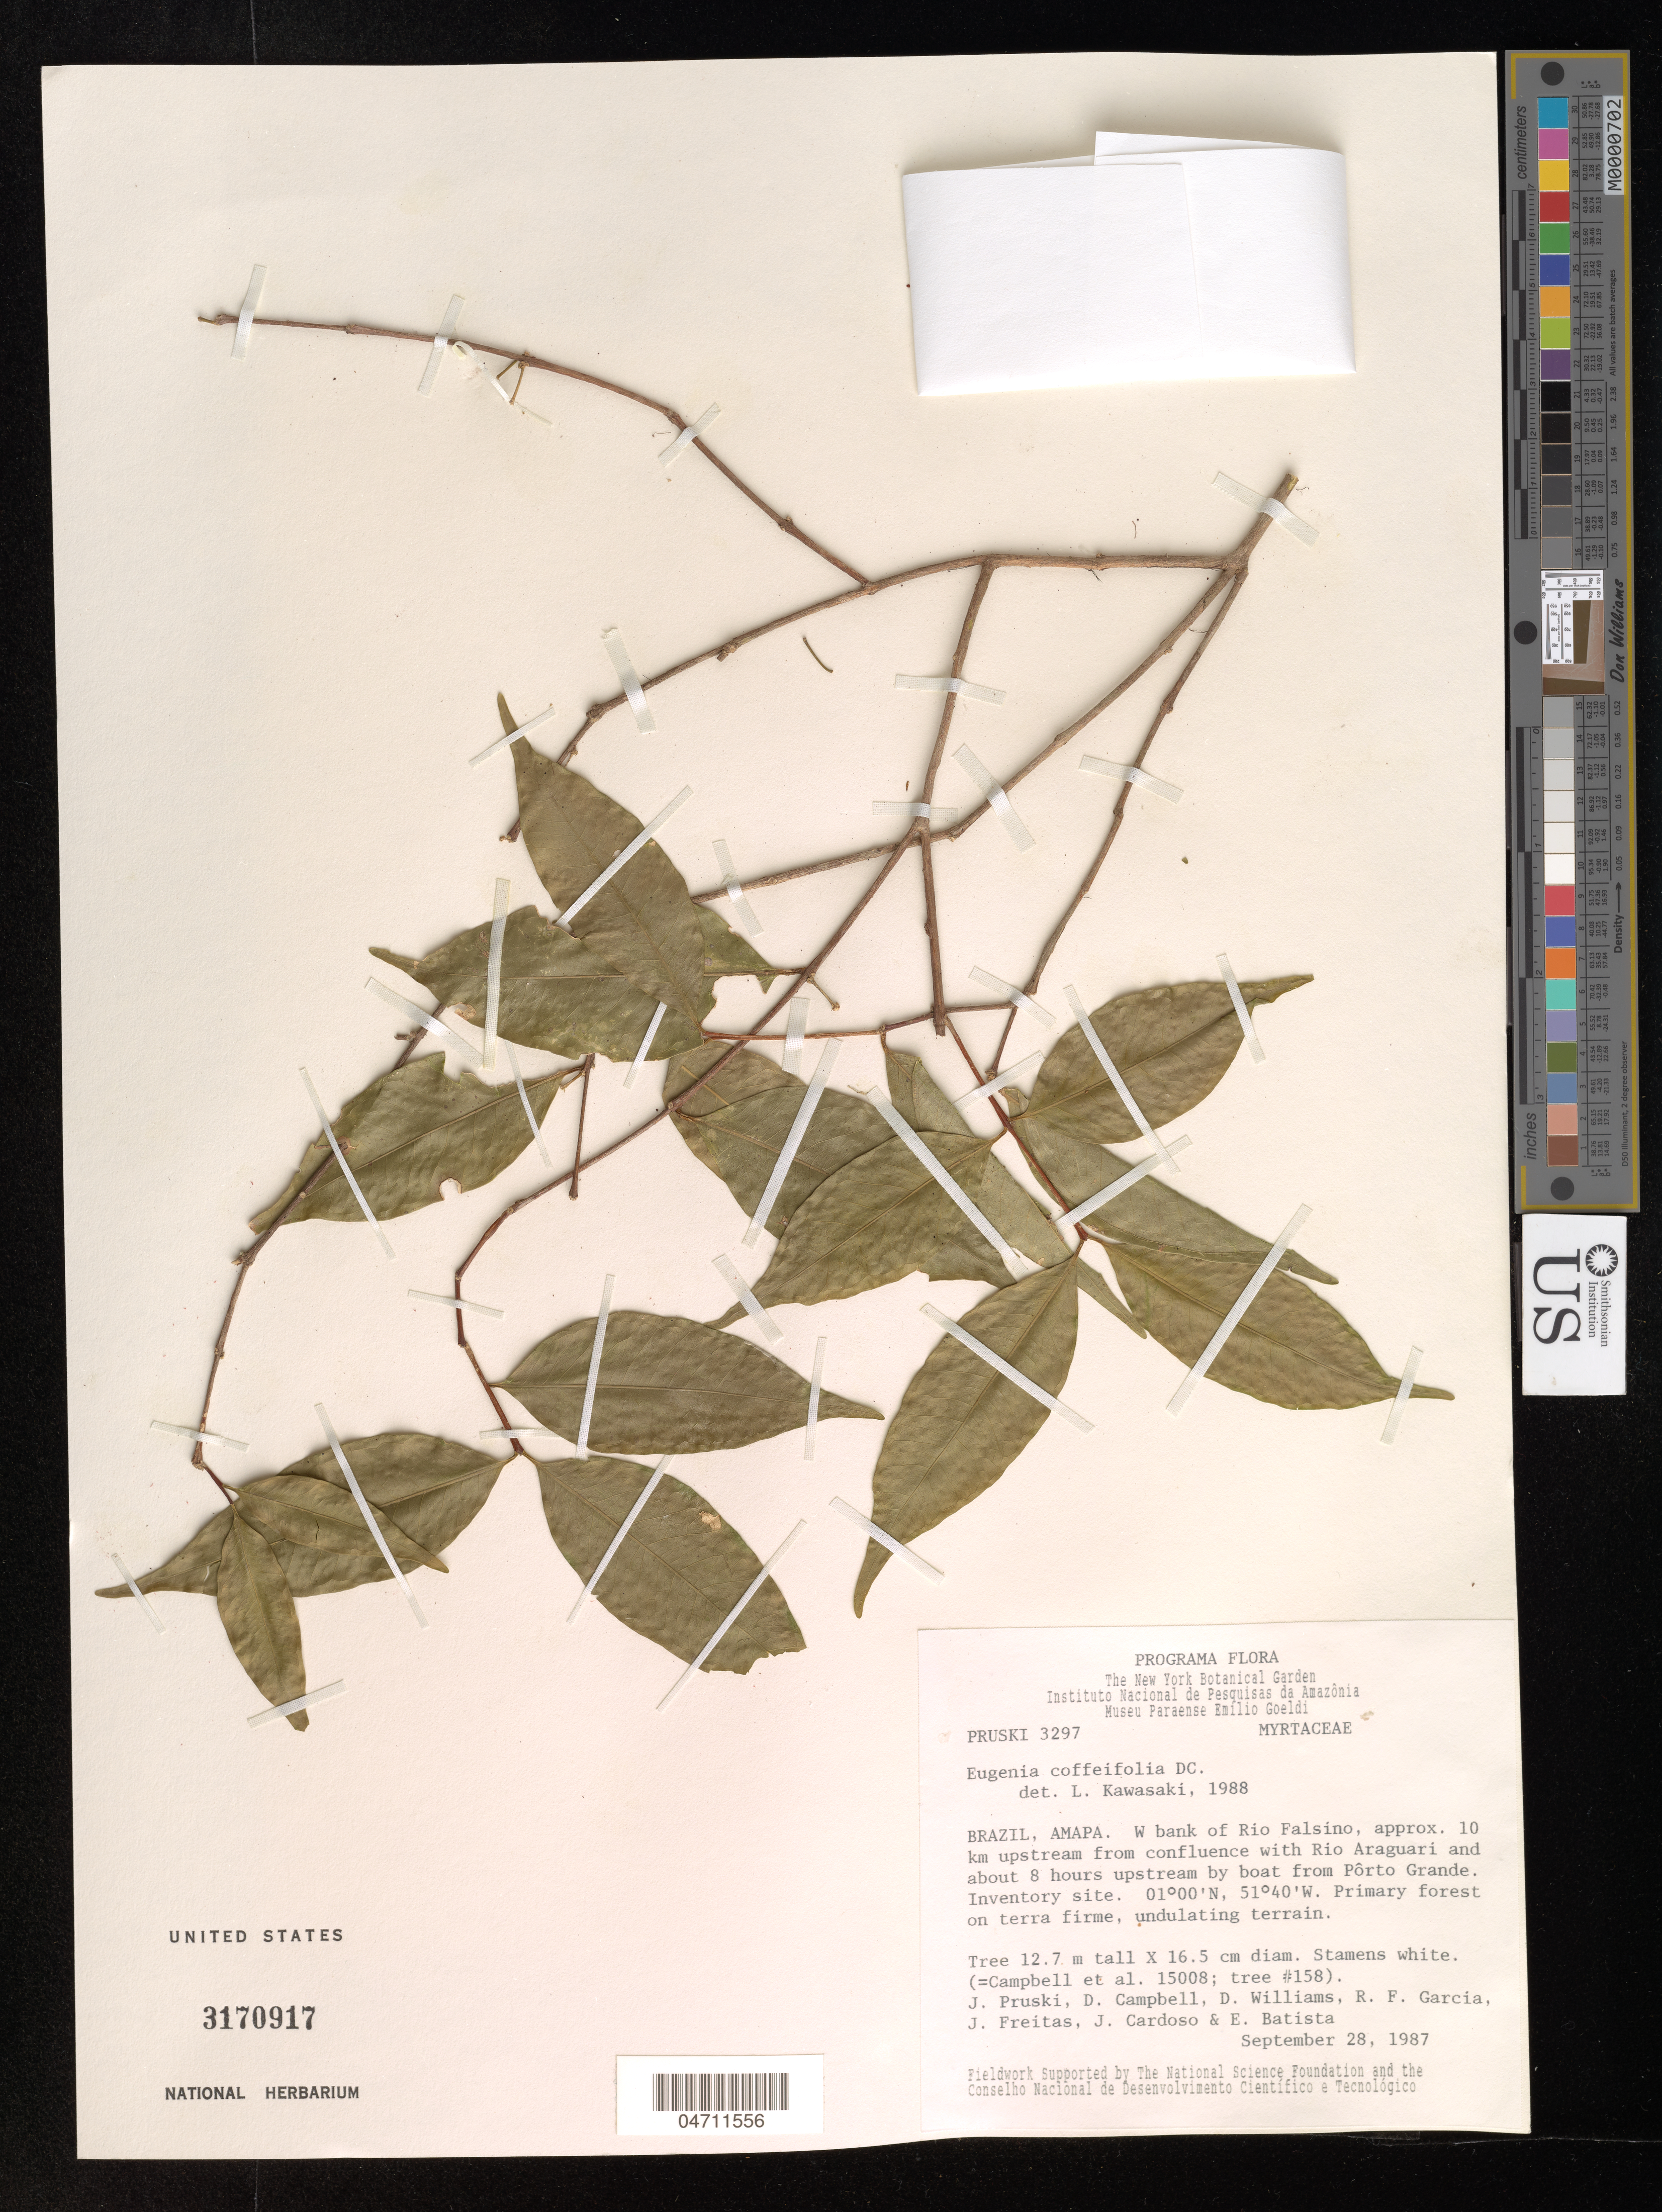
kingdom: Plantae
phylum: Tracheophyta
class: Magnoliopsida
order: Myrtales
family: Myrtaceae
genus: Eugenia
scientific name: Eugenia sinemariensis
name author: Aubl.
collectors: J. Pruski, D. Campbell, D. Williams, R. F. Garcia, J. Freitas, J. Cardoso & E. Batista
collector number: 3297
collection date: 1987-09-28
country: Brazil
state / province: Amapá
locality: W bank of Río Galsino, approx. 10 km upstream from confluence with Río Araguari and about 8 hours upstream by bost from Pôrto Grande Inventory site.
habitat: Primary forest on terra firme, undulating terrain.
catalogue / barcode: US 3170917